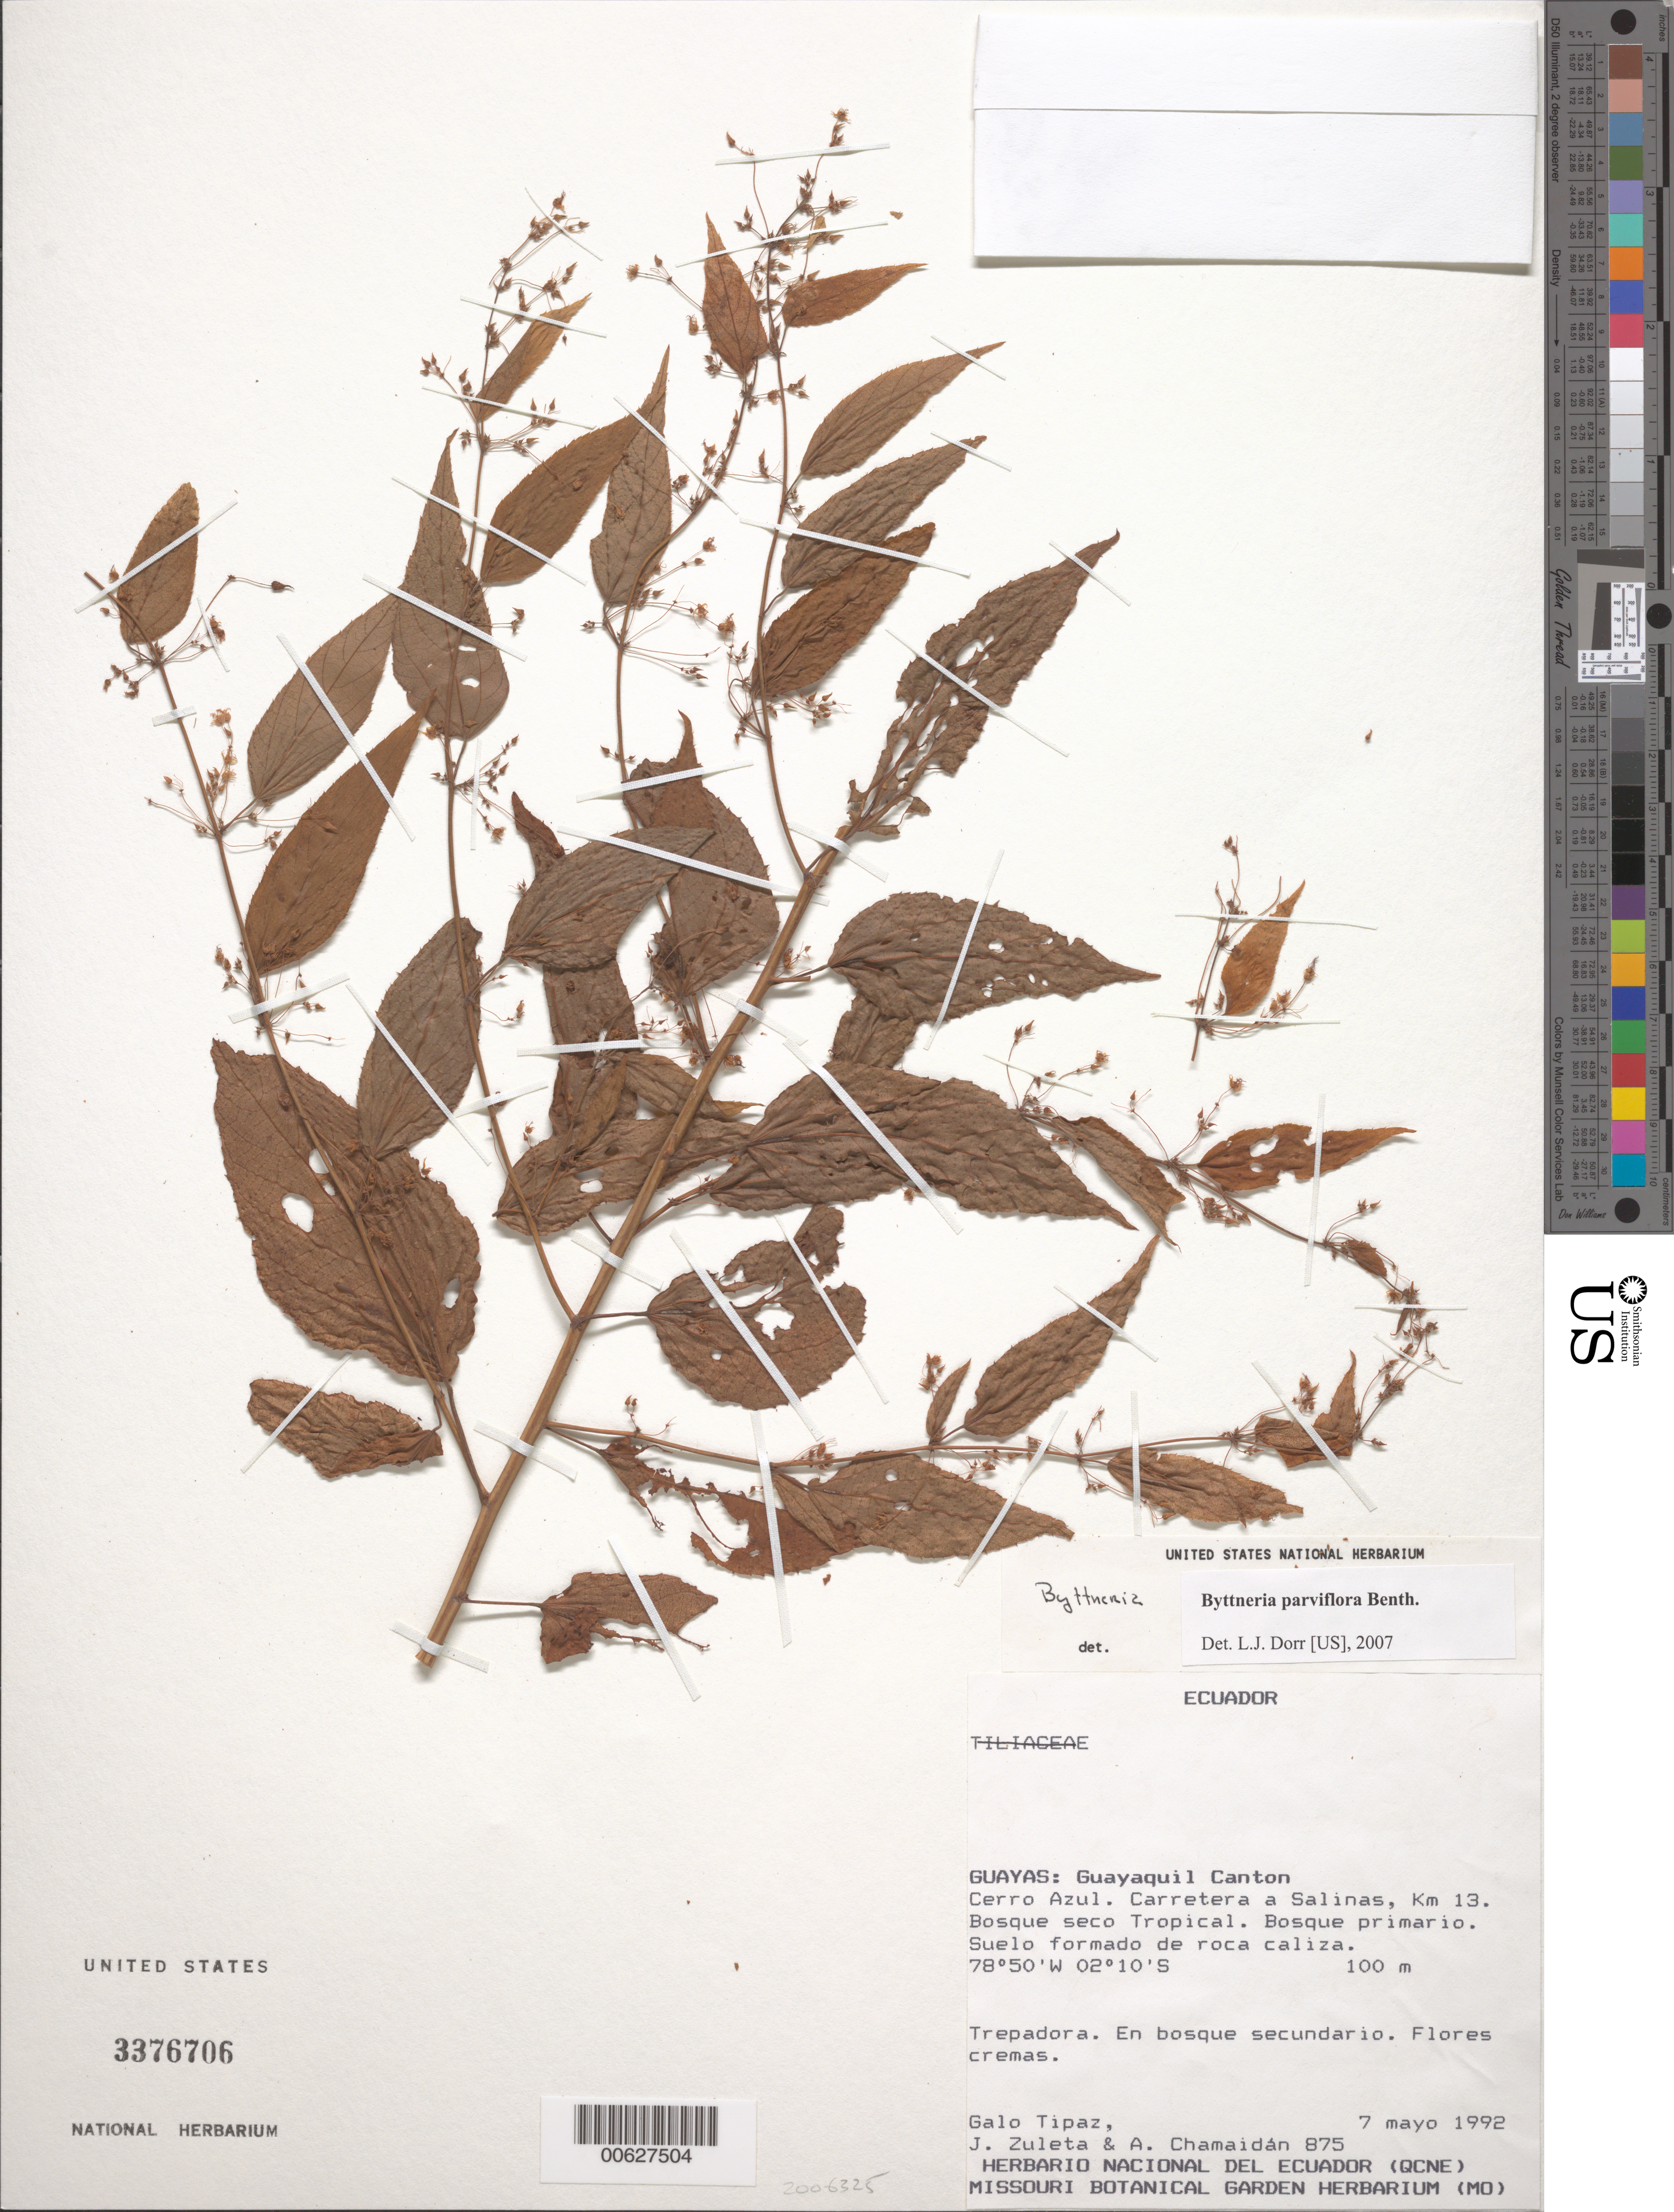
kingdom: Plantae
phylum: Tracheophyta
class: Magnoliopsida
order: Malvales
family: Malvaceae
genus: Byttneria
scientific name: Byttneria parviflora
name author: Benth.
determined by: Dorr, L. J., (BOT), Smithsonian Institution - National Museum of Natural History (UNITED STATES)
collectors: G. Tipaz, J. Zuleta & A. Chamaidán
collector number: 875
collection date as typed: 07 May 1992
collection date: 1992-05-07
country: Ecuador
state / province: Guayas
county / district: Guayaquil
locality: Cerro Azul, Carretera a Salinas, km 13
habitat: Bosque seco tropical, bosque primario. Sleo formado de roca caliza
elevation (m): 100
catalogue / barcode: US 3376706